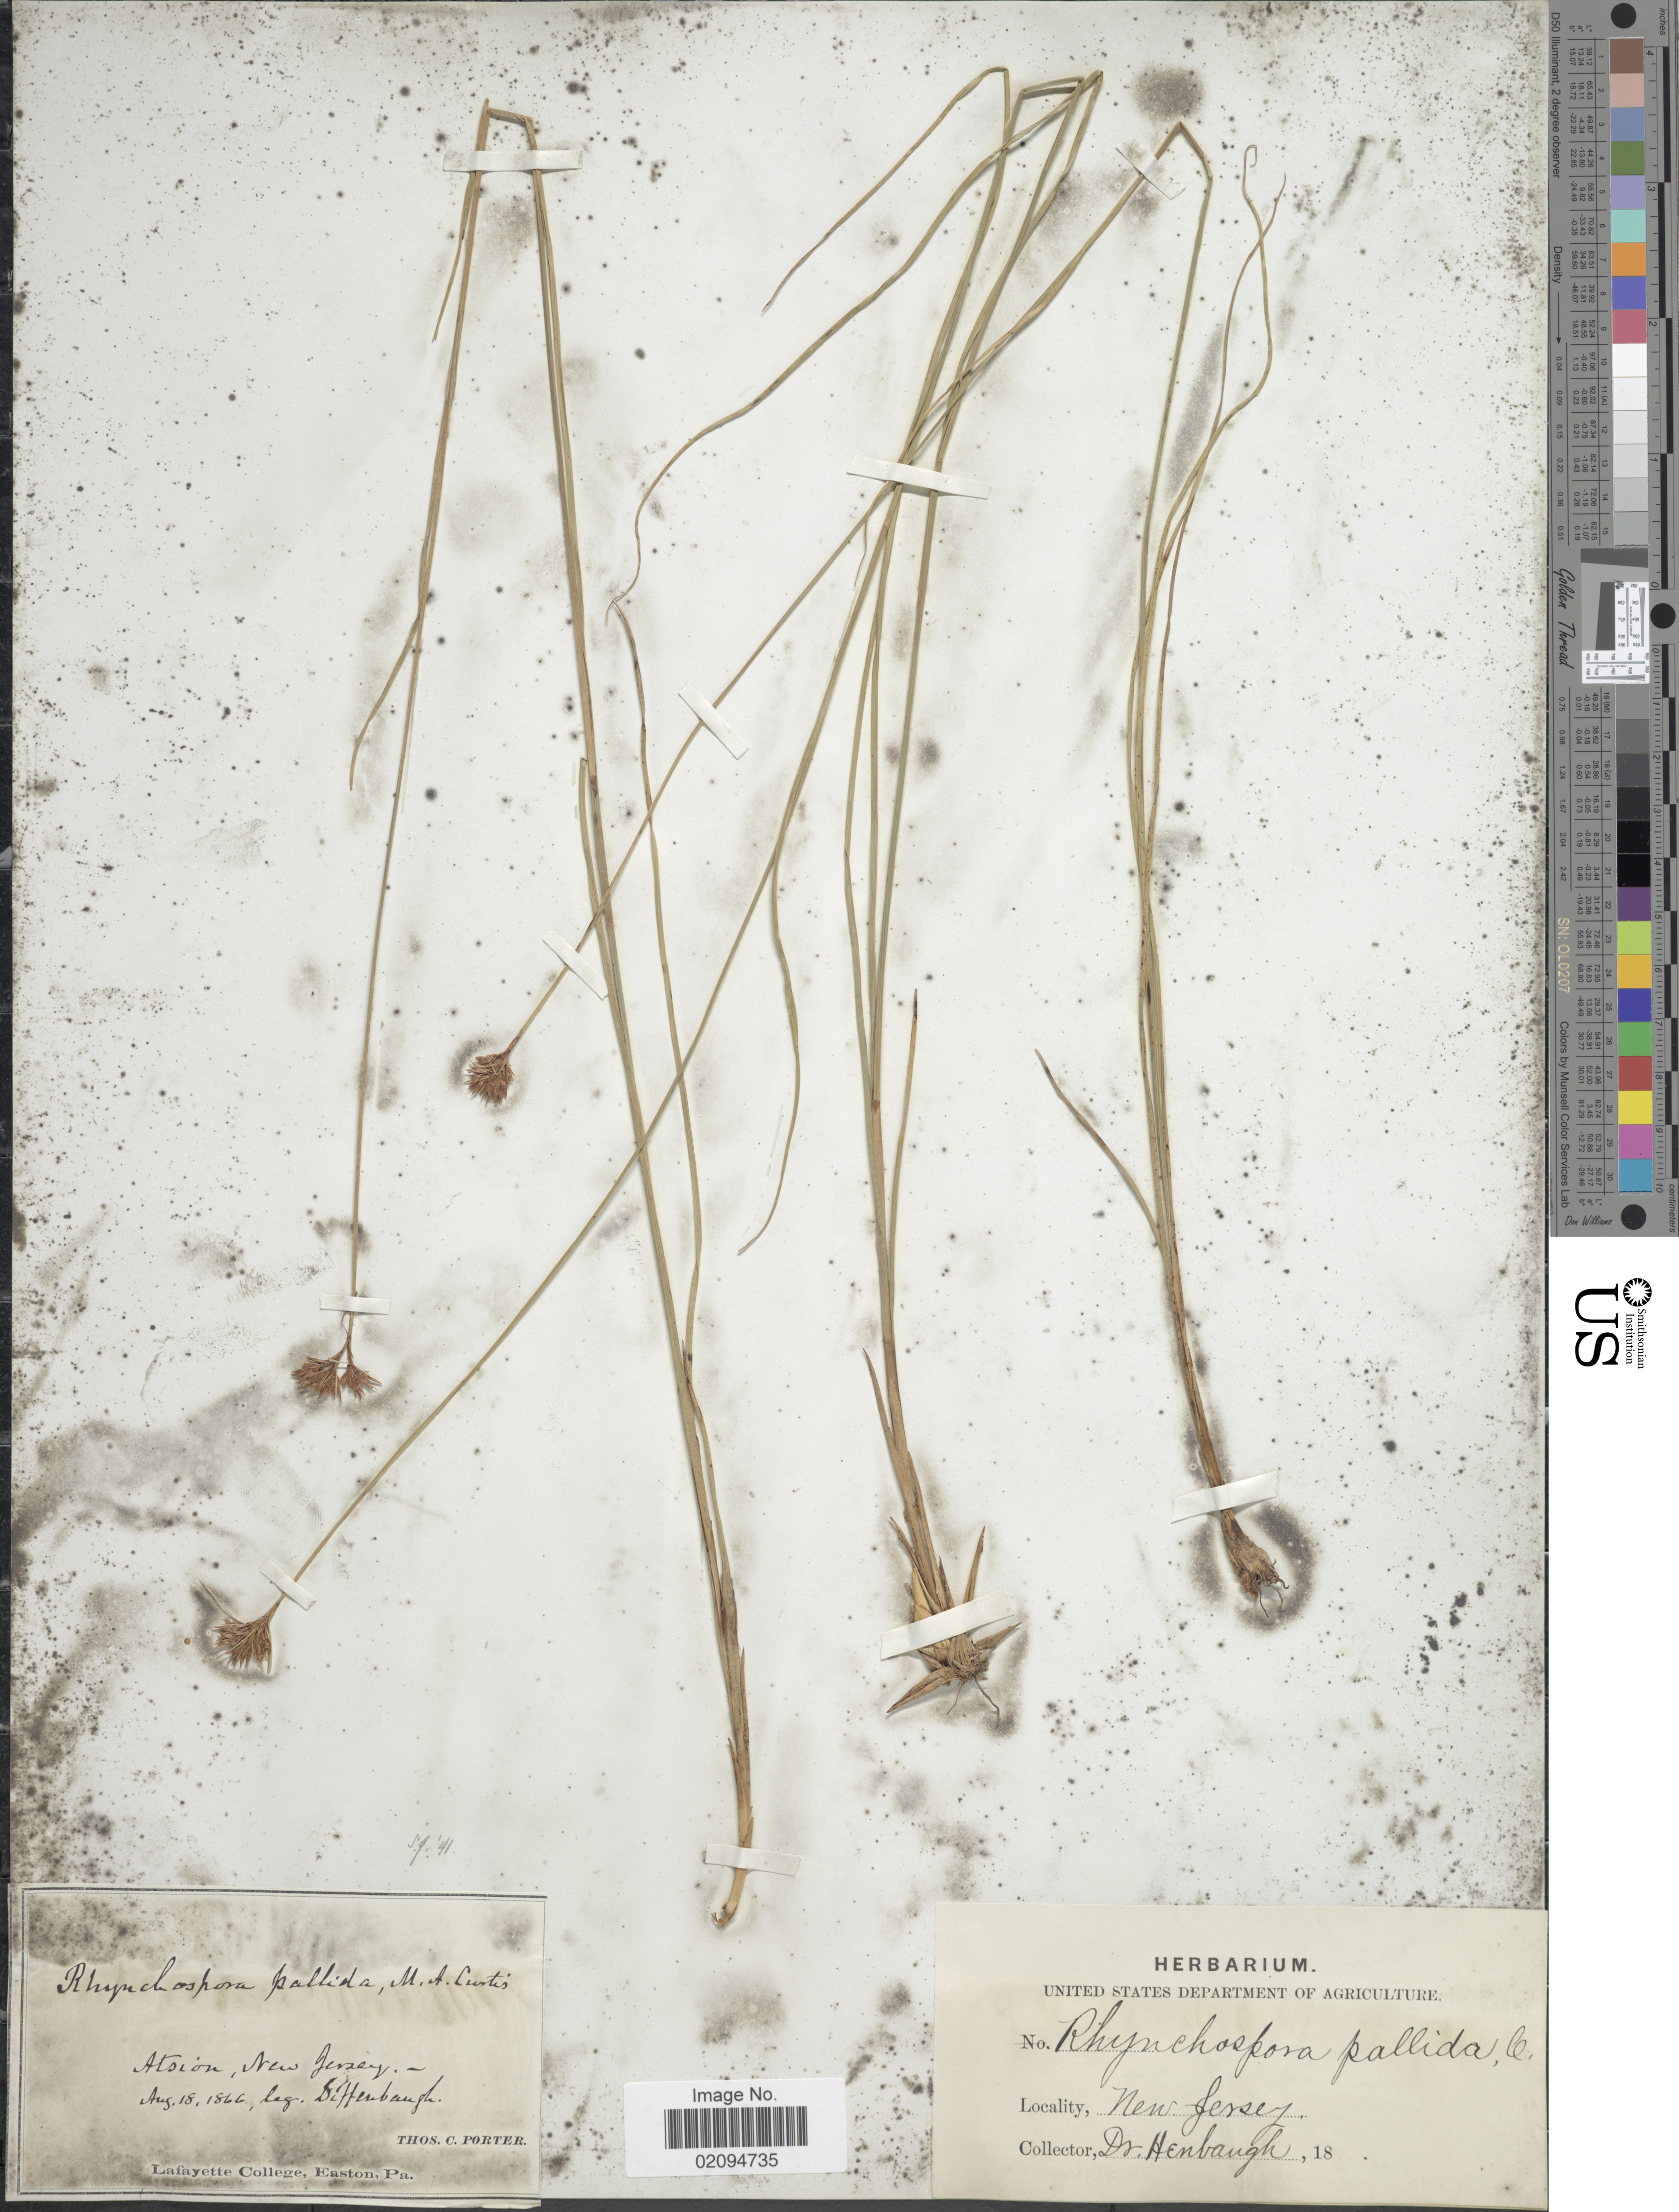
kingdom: Plantae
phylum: Tracheophyta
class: Liliopsida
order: Poales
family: Cyperaceae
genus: Rhynchospora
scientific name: Rhynchospora pallida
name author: M.A. Curtis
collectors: Diffenbaugh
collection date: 1866-08-18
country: United States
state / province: New Jersey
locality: Atsion, New Jersey.